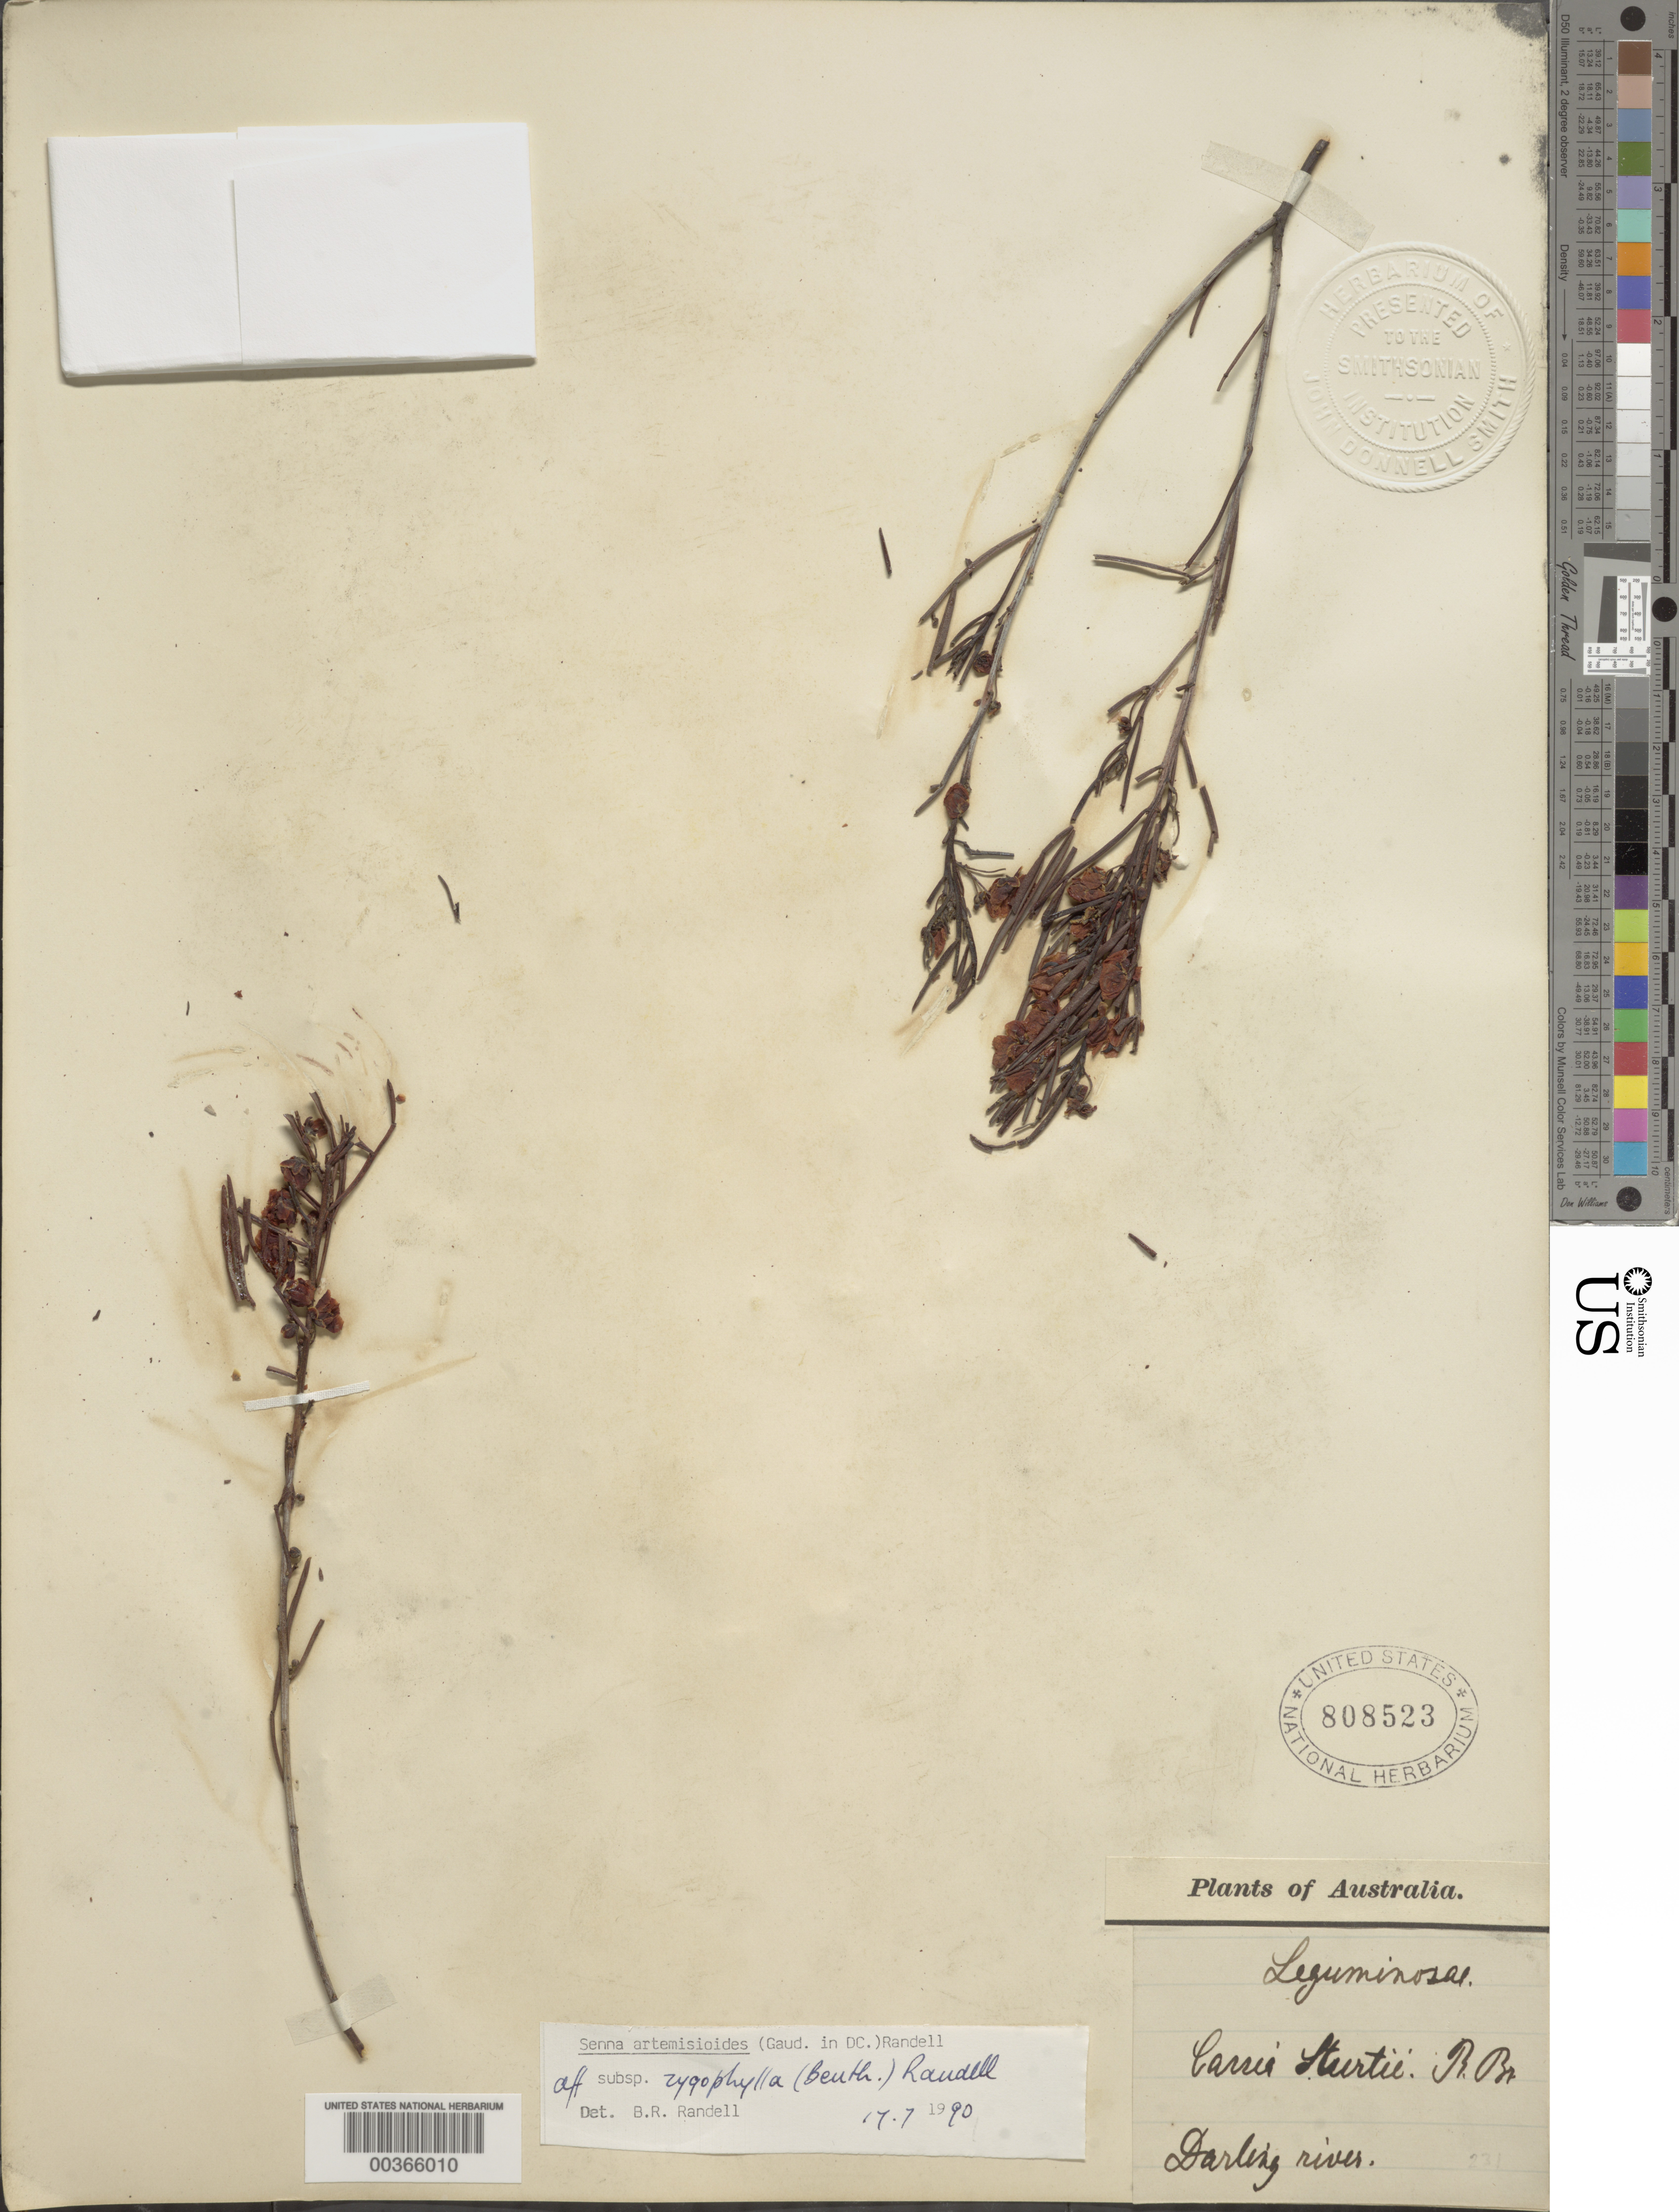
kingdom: Plantae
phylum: Tracheophyta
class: Magnoliopsida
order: Fabales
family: Fabaceae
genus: Senna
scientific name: Senna artemisioides subsp. zygophylla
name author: Randell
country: Australia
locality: Darling river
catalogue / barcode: US 808523